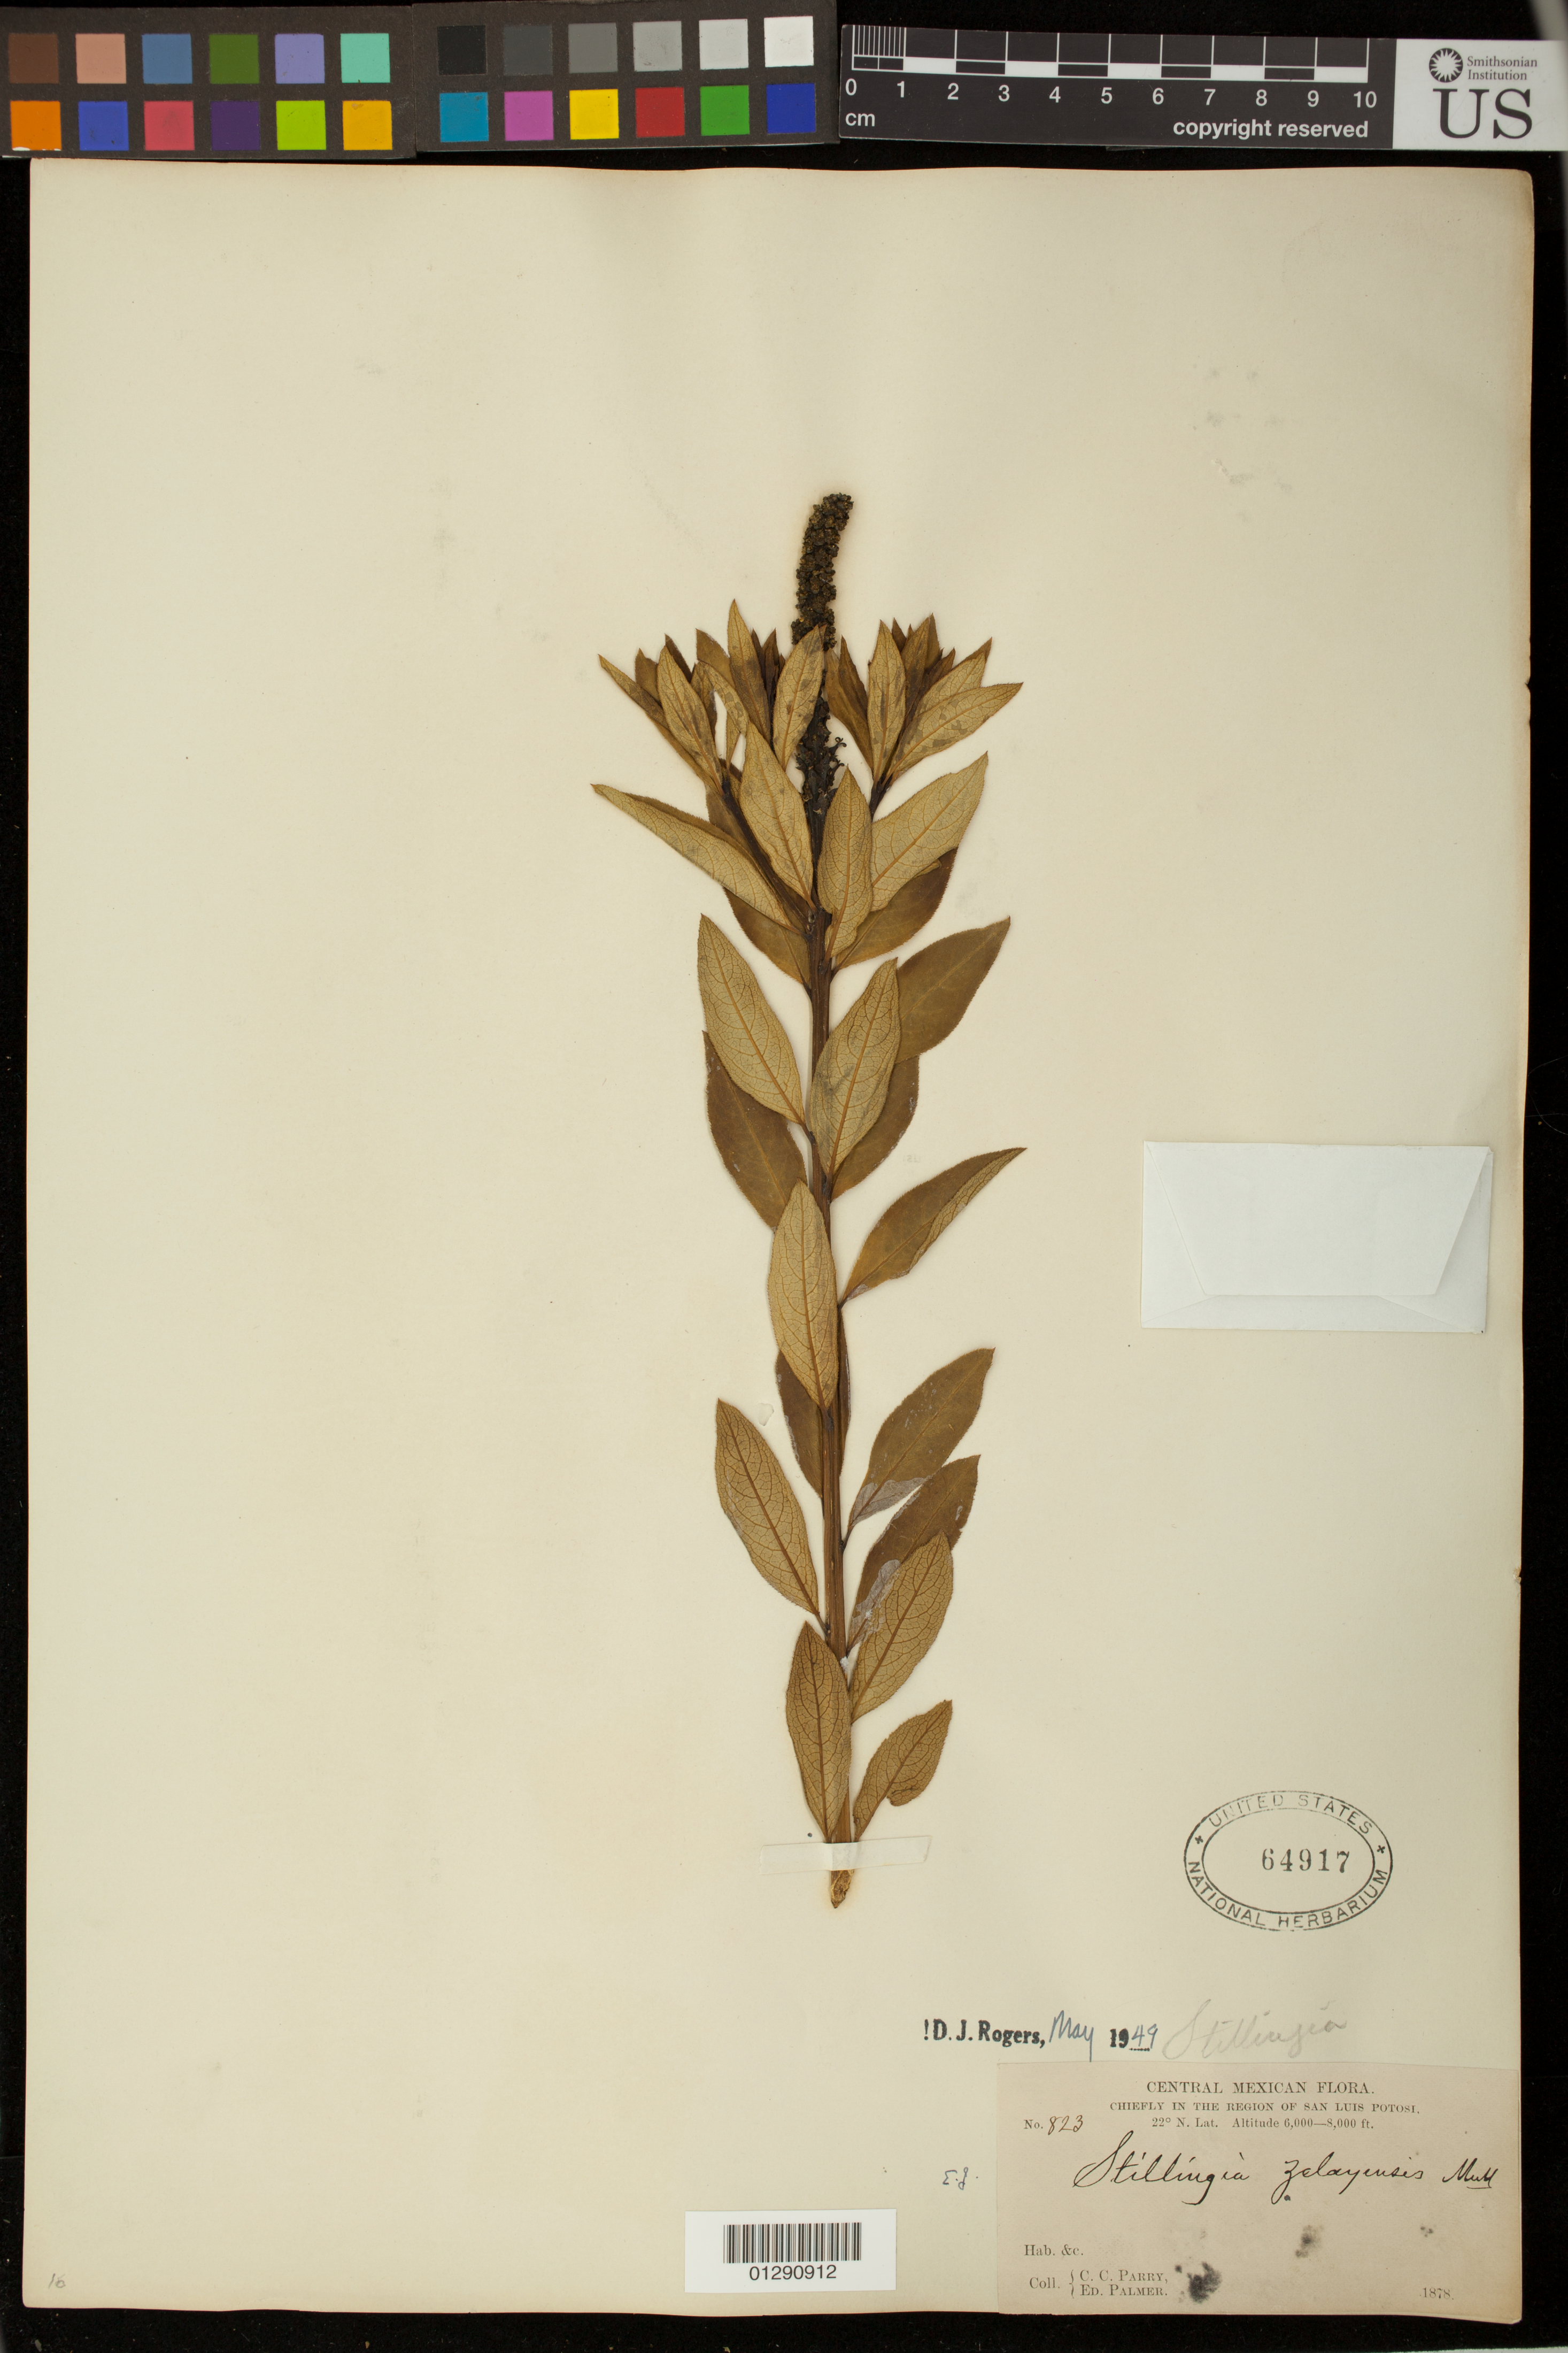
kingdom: Plantae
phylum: Tracheophyta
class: Magnoliopsida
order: Malpighiales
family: Euphorbiaceae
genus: Stillingia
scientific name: Stillingia zelayensis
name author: (Kunth) Müll. Arg.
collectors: C. C. Parry & E. Palmer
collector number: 823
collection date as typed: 1878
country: Mexico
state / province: San Luis Potosí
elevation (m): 1829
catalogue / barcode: US 64917